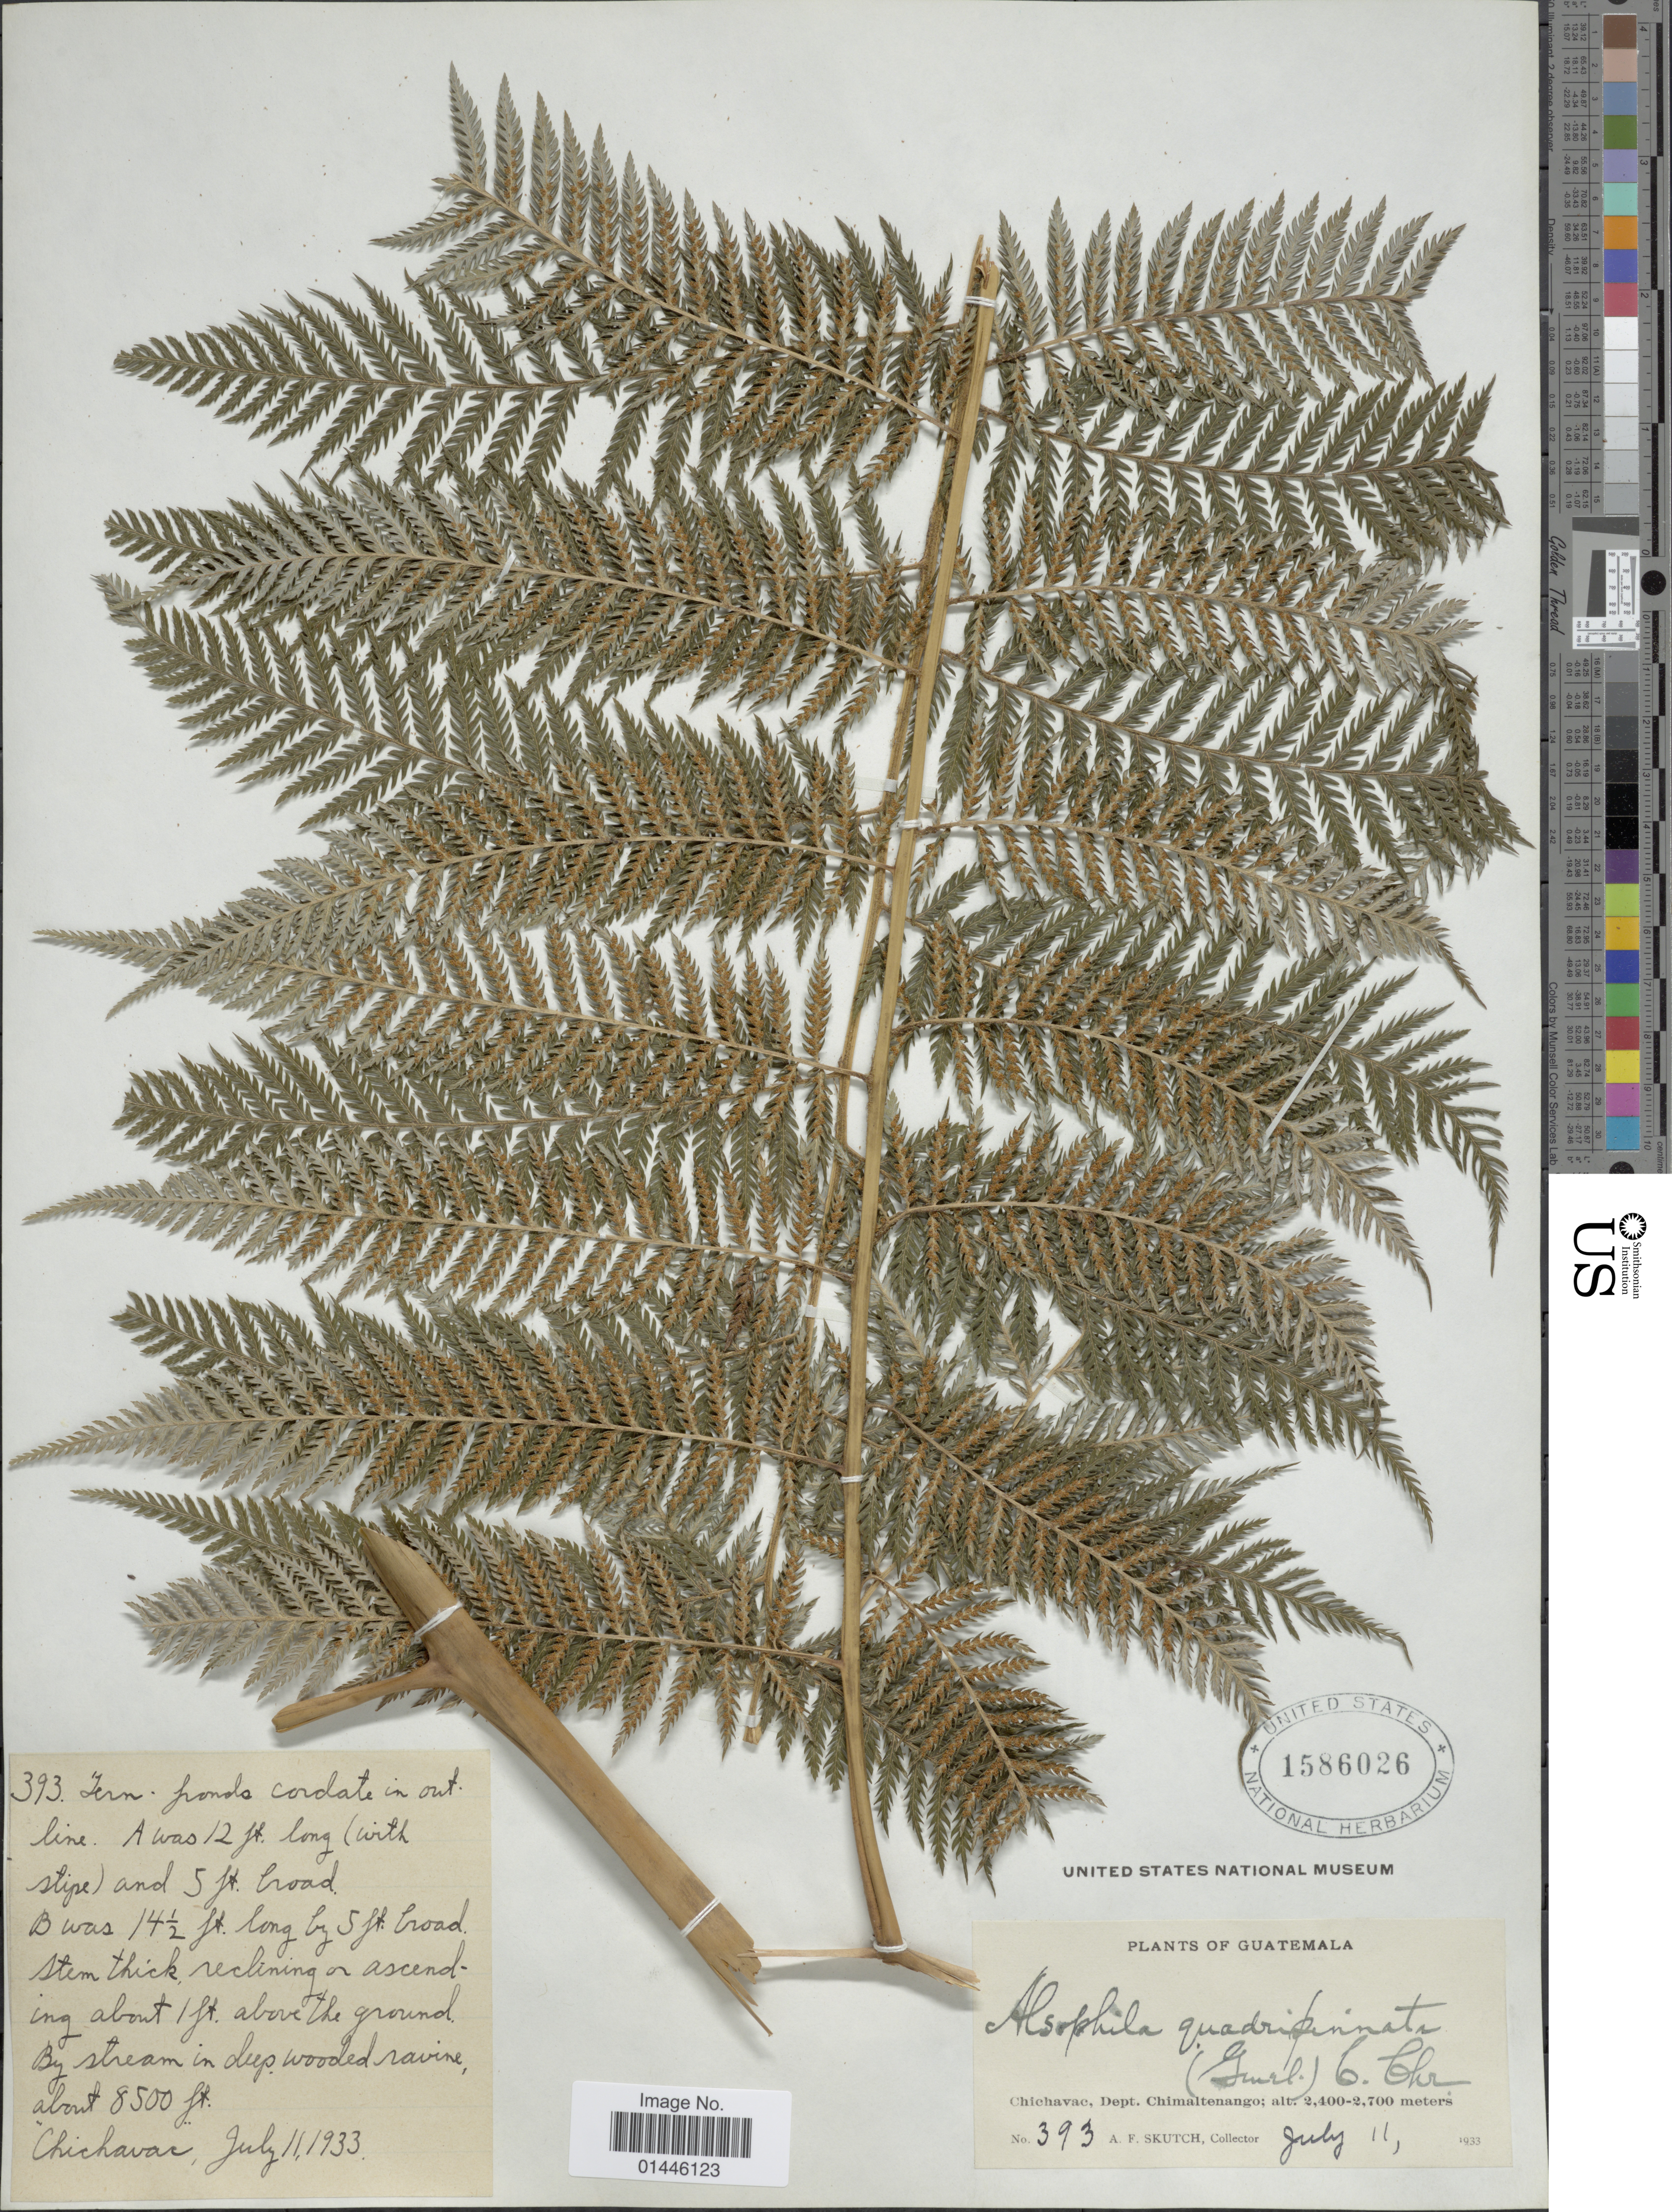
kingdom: Plantae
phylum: Tracheophyta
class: Polypodiopsida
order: Cyatheales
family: Dicksoniaceae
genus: Lophosoria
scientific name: Lophosoria quadripinnata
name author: (J.F. Gmel.) C. Chr.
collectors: A. F. Skutch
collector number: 393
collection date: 1933-07-11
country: Guatemala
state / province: Chimaltenango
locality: Chichavac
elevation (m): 2591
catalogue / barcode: US 1586026